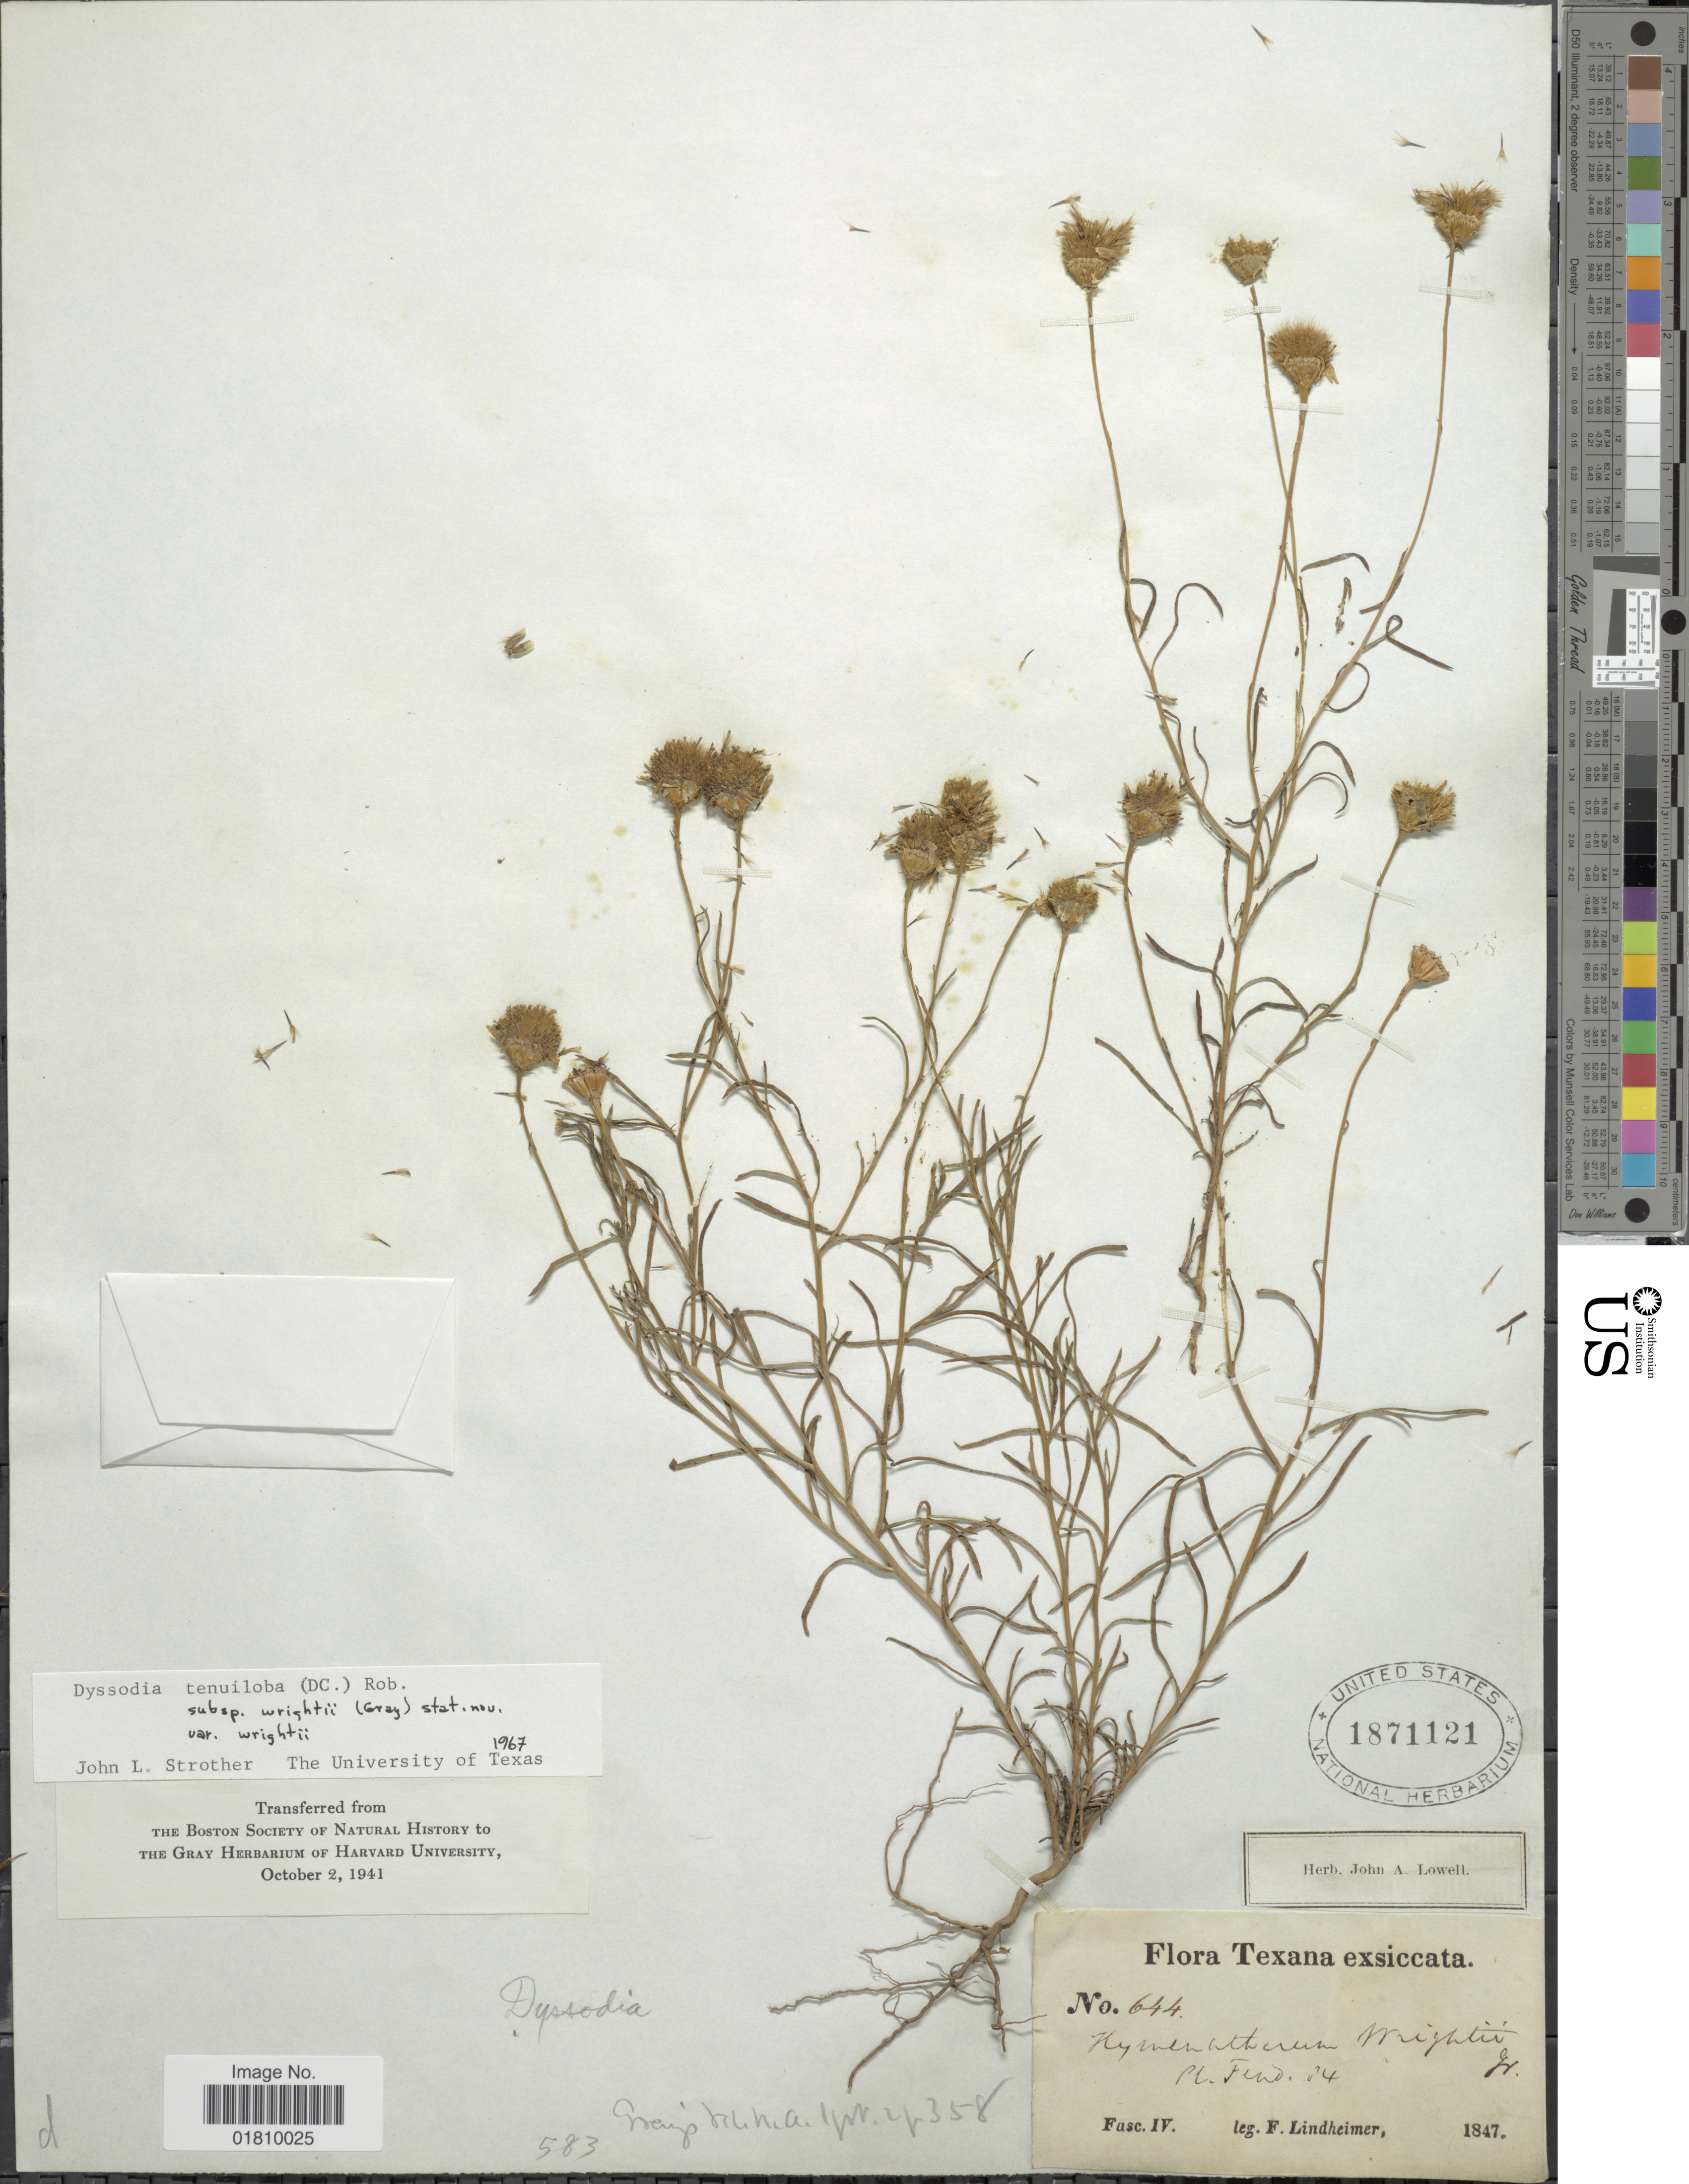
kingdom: Plantae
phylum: Tracheophyta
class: Magnoliopsida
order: Asterales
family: Asteraceae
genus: Thymophylla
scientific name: Thymophylla tenuiloba var. wrightii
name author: (A. Gray) Strother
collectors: F. Lindheimer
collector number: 644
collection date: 1847-04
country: United States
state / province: Texas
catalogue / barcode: US 1871121